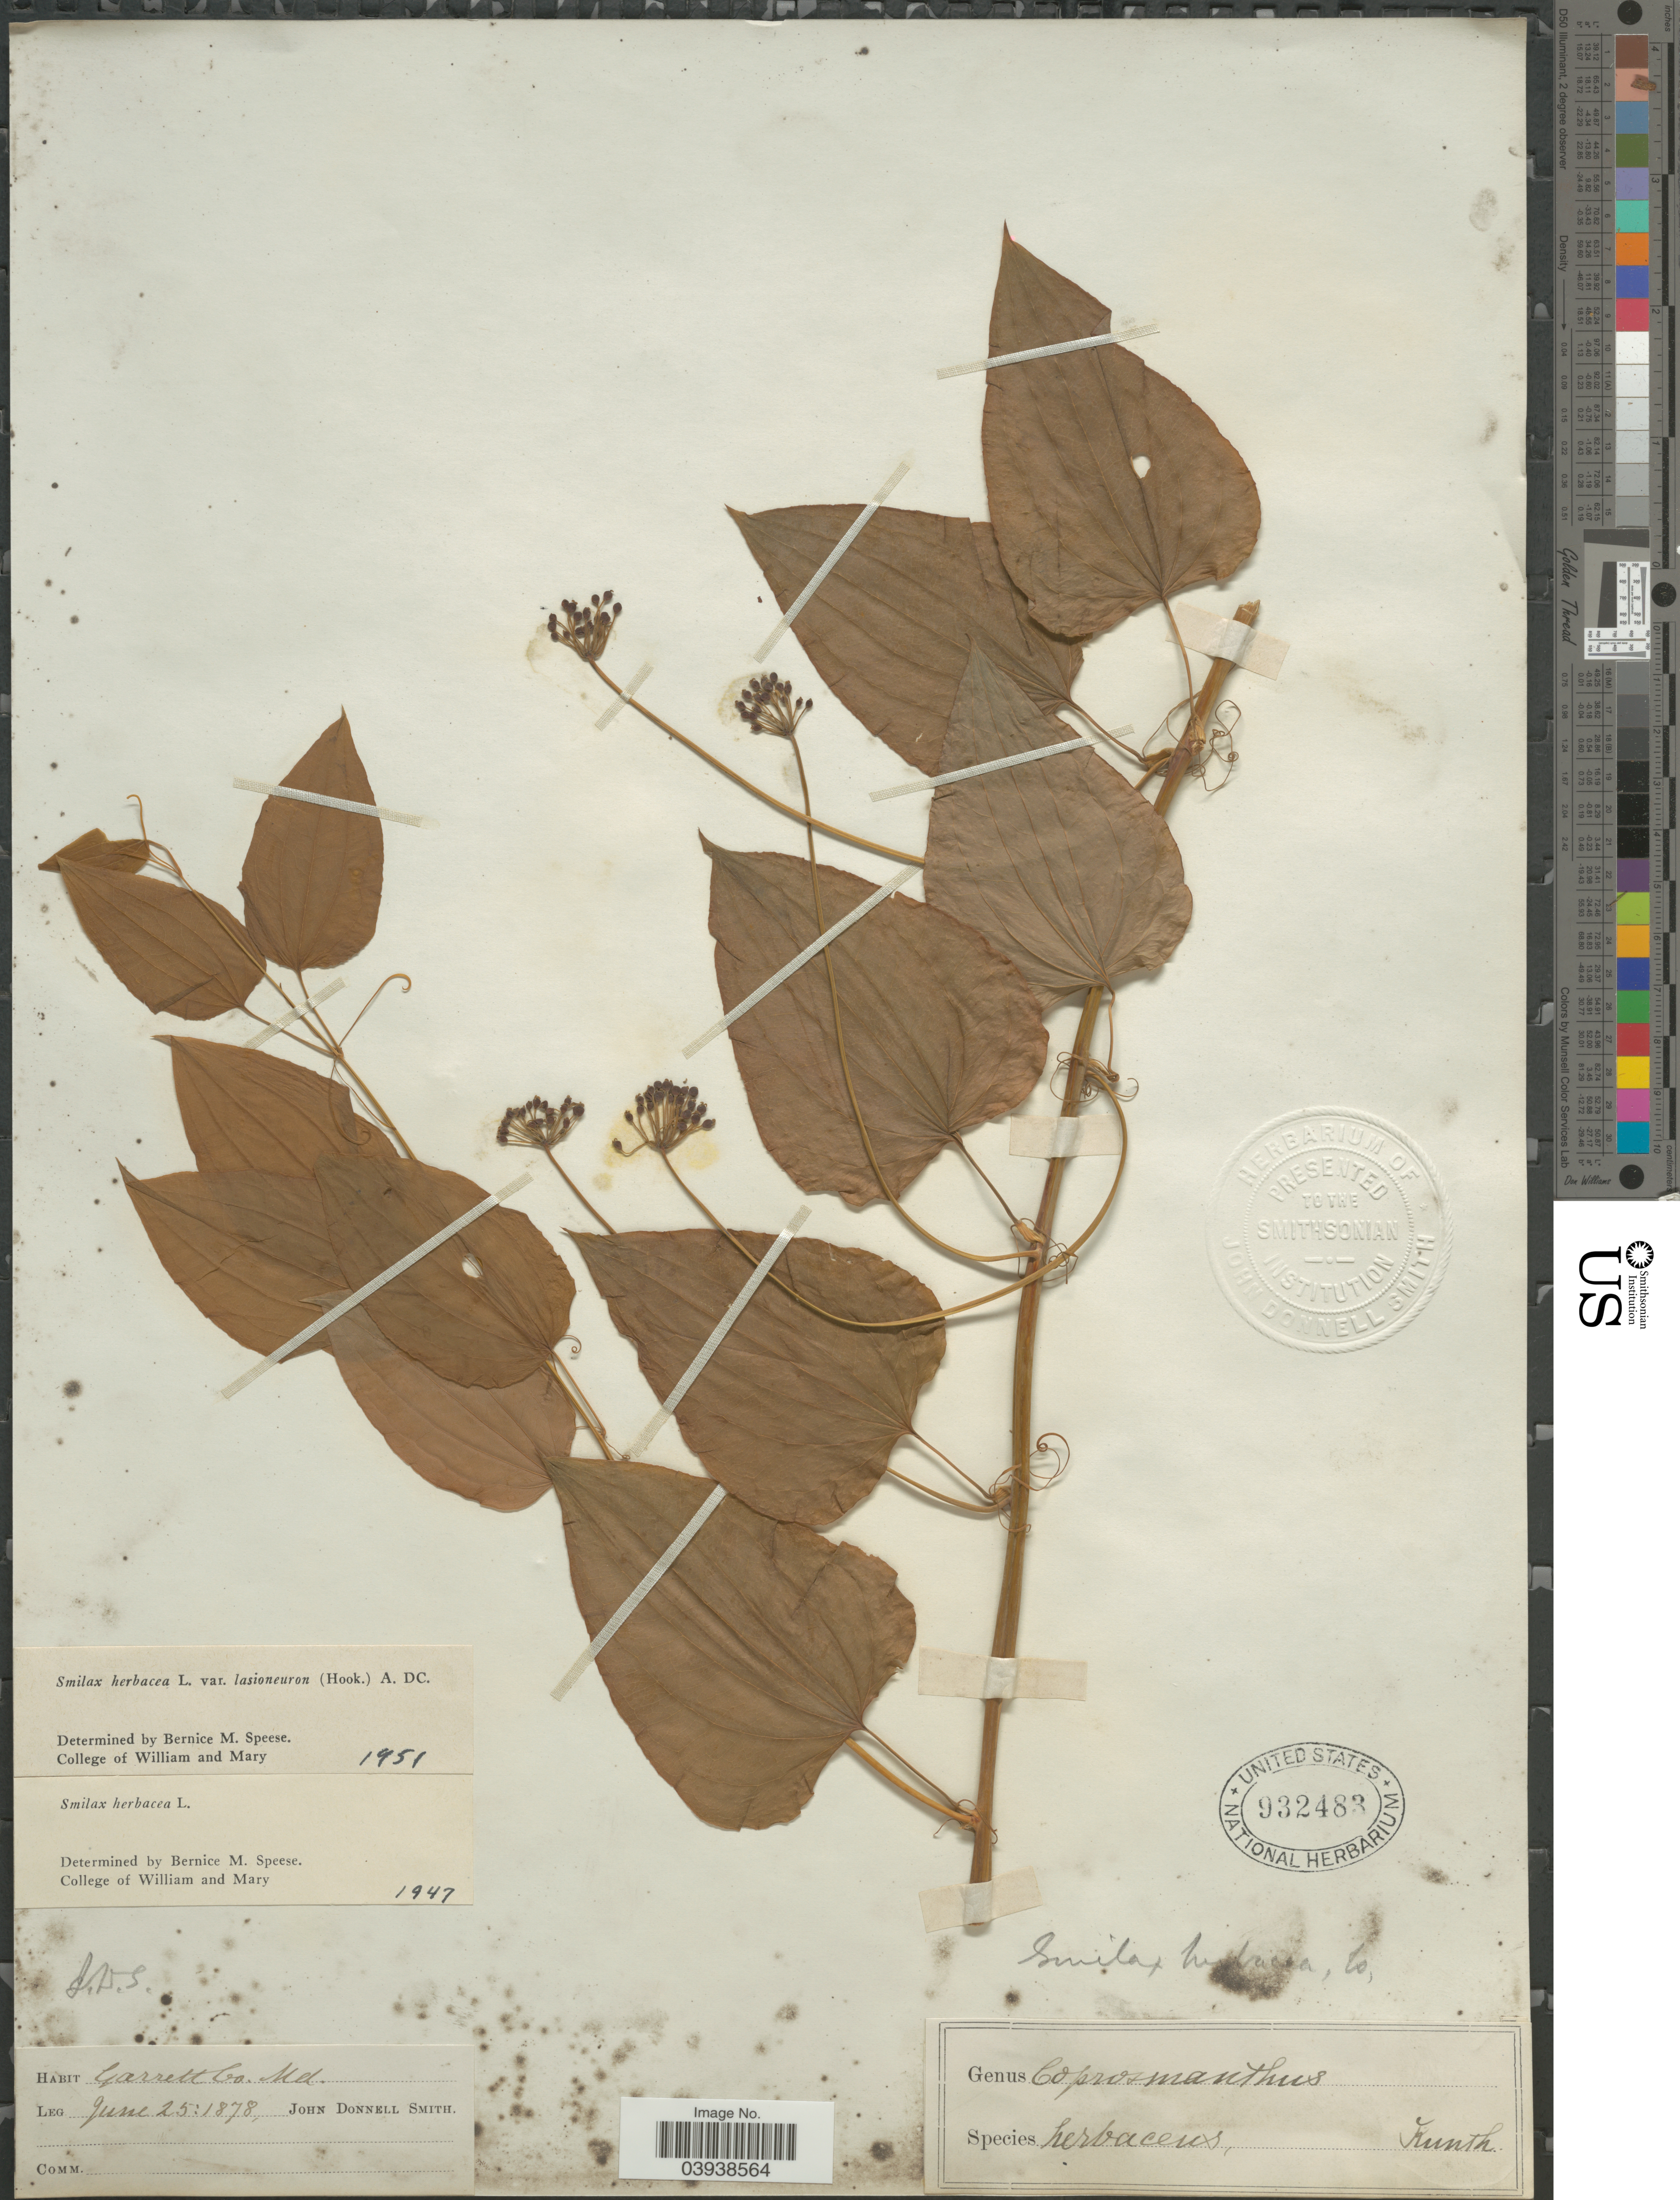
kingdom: Plantae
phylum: Tracheophyta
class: Liliopsida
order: Liliales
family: Smilacaceae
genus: Smilax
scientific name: Smilax herbacea var. lasioneuron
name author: (Hook.) A. DC.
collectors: J. Donnell Smith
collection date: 1878-06-25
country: United States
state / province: Maryland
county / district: Garrett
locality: Garrett Co.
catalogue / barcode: US 932483